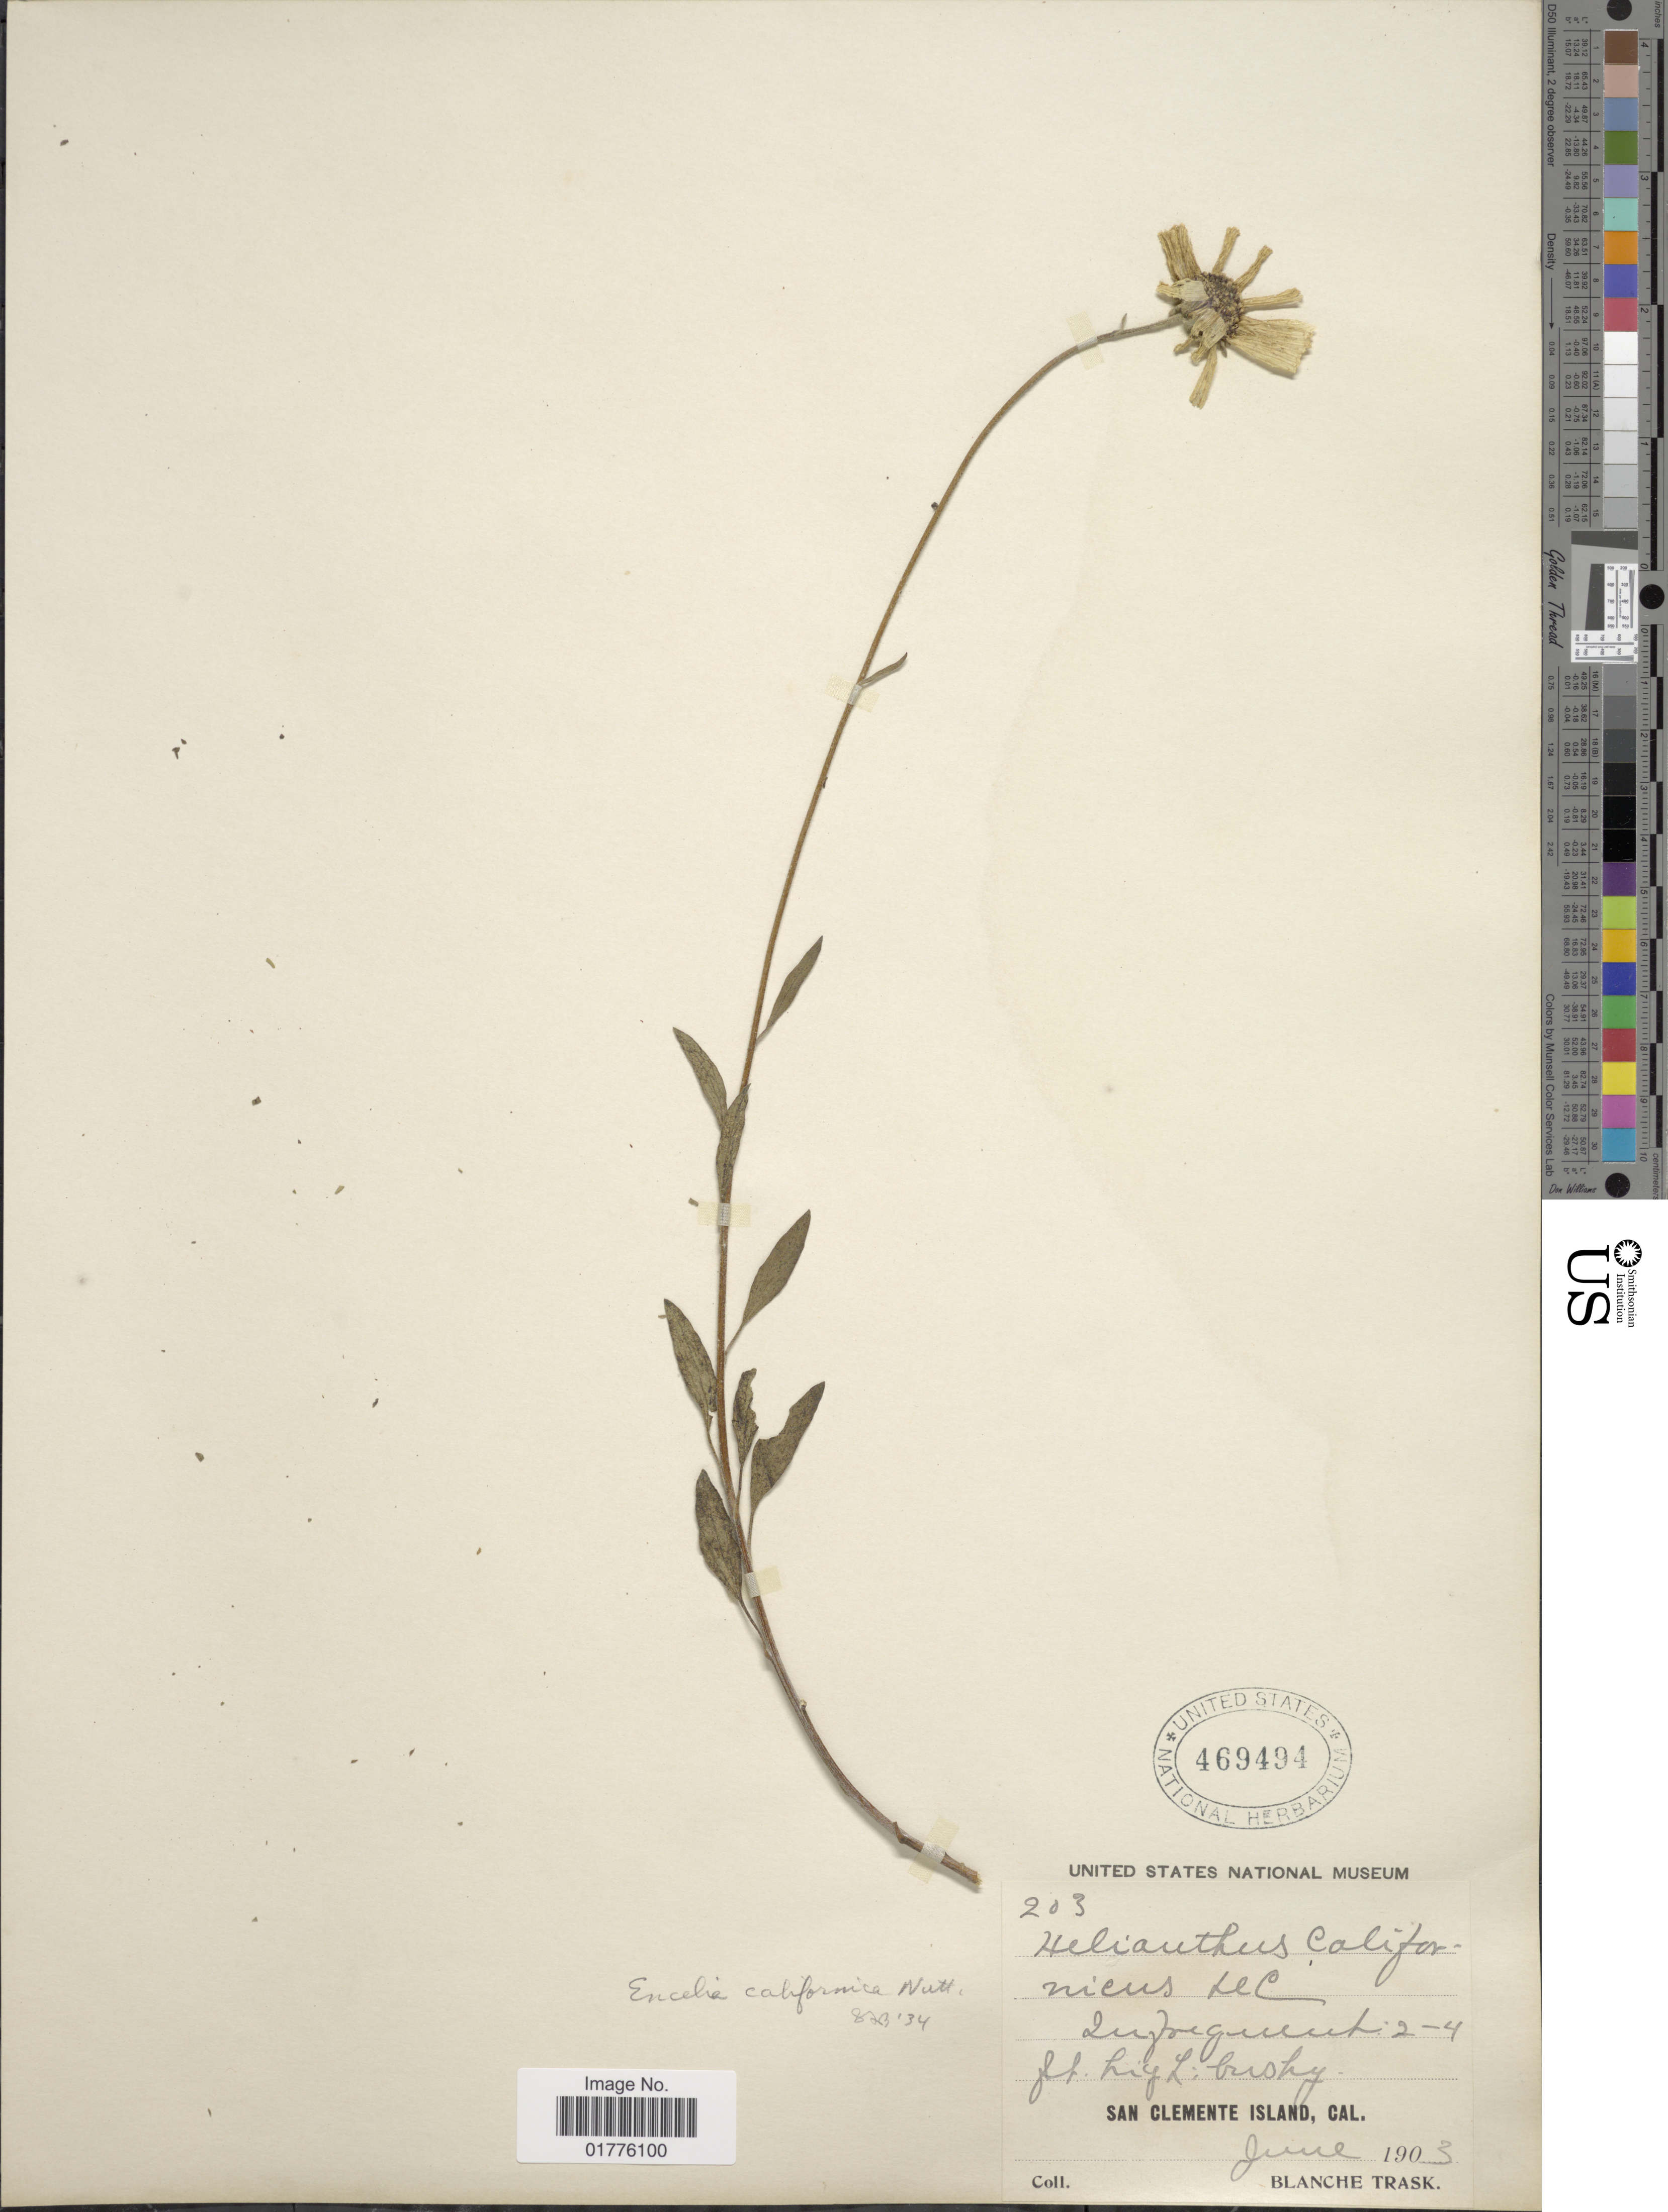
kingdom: Plantae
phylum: Tracheophyta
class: Magnoliopsida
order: Asterales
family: Asteraceae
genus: Encelia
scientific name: Encelia californica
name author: Nutt.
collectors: B. Trask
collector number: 203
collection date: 1903-07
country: United States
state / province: California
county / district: Los Angeles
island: San Clemente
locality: San Clemente Island, Cal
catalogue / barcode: US 469494